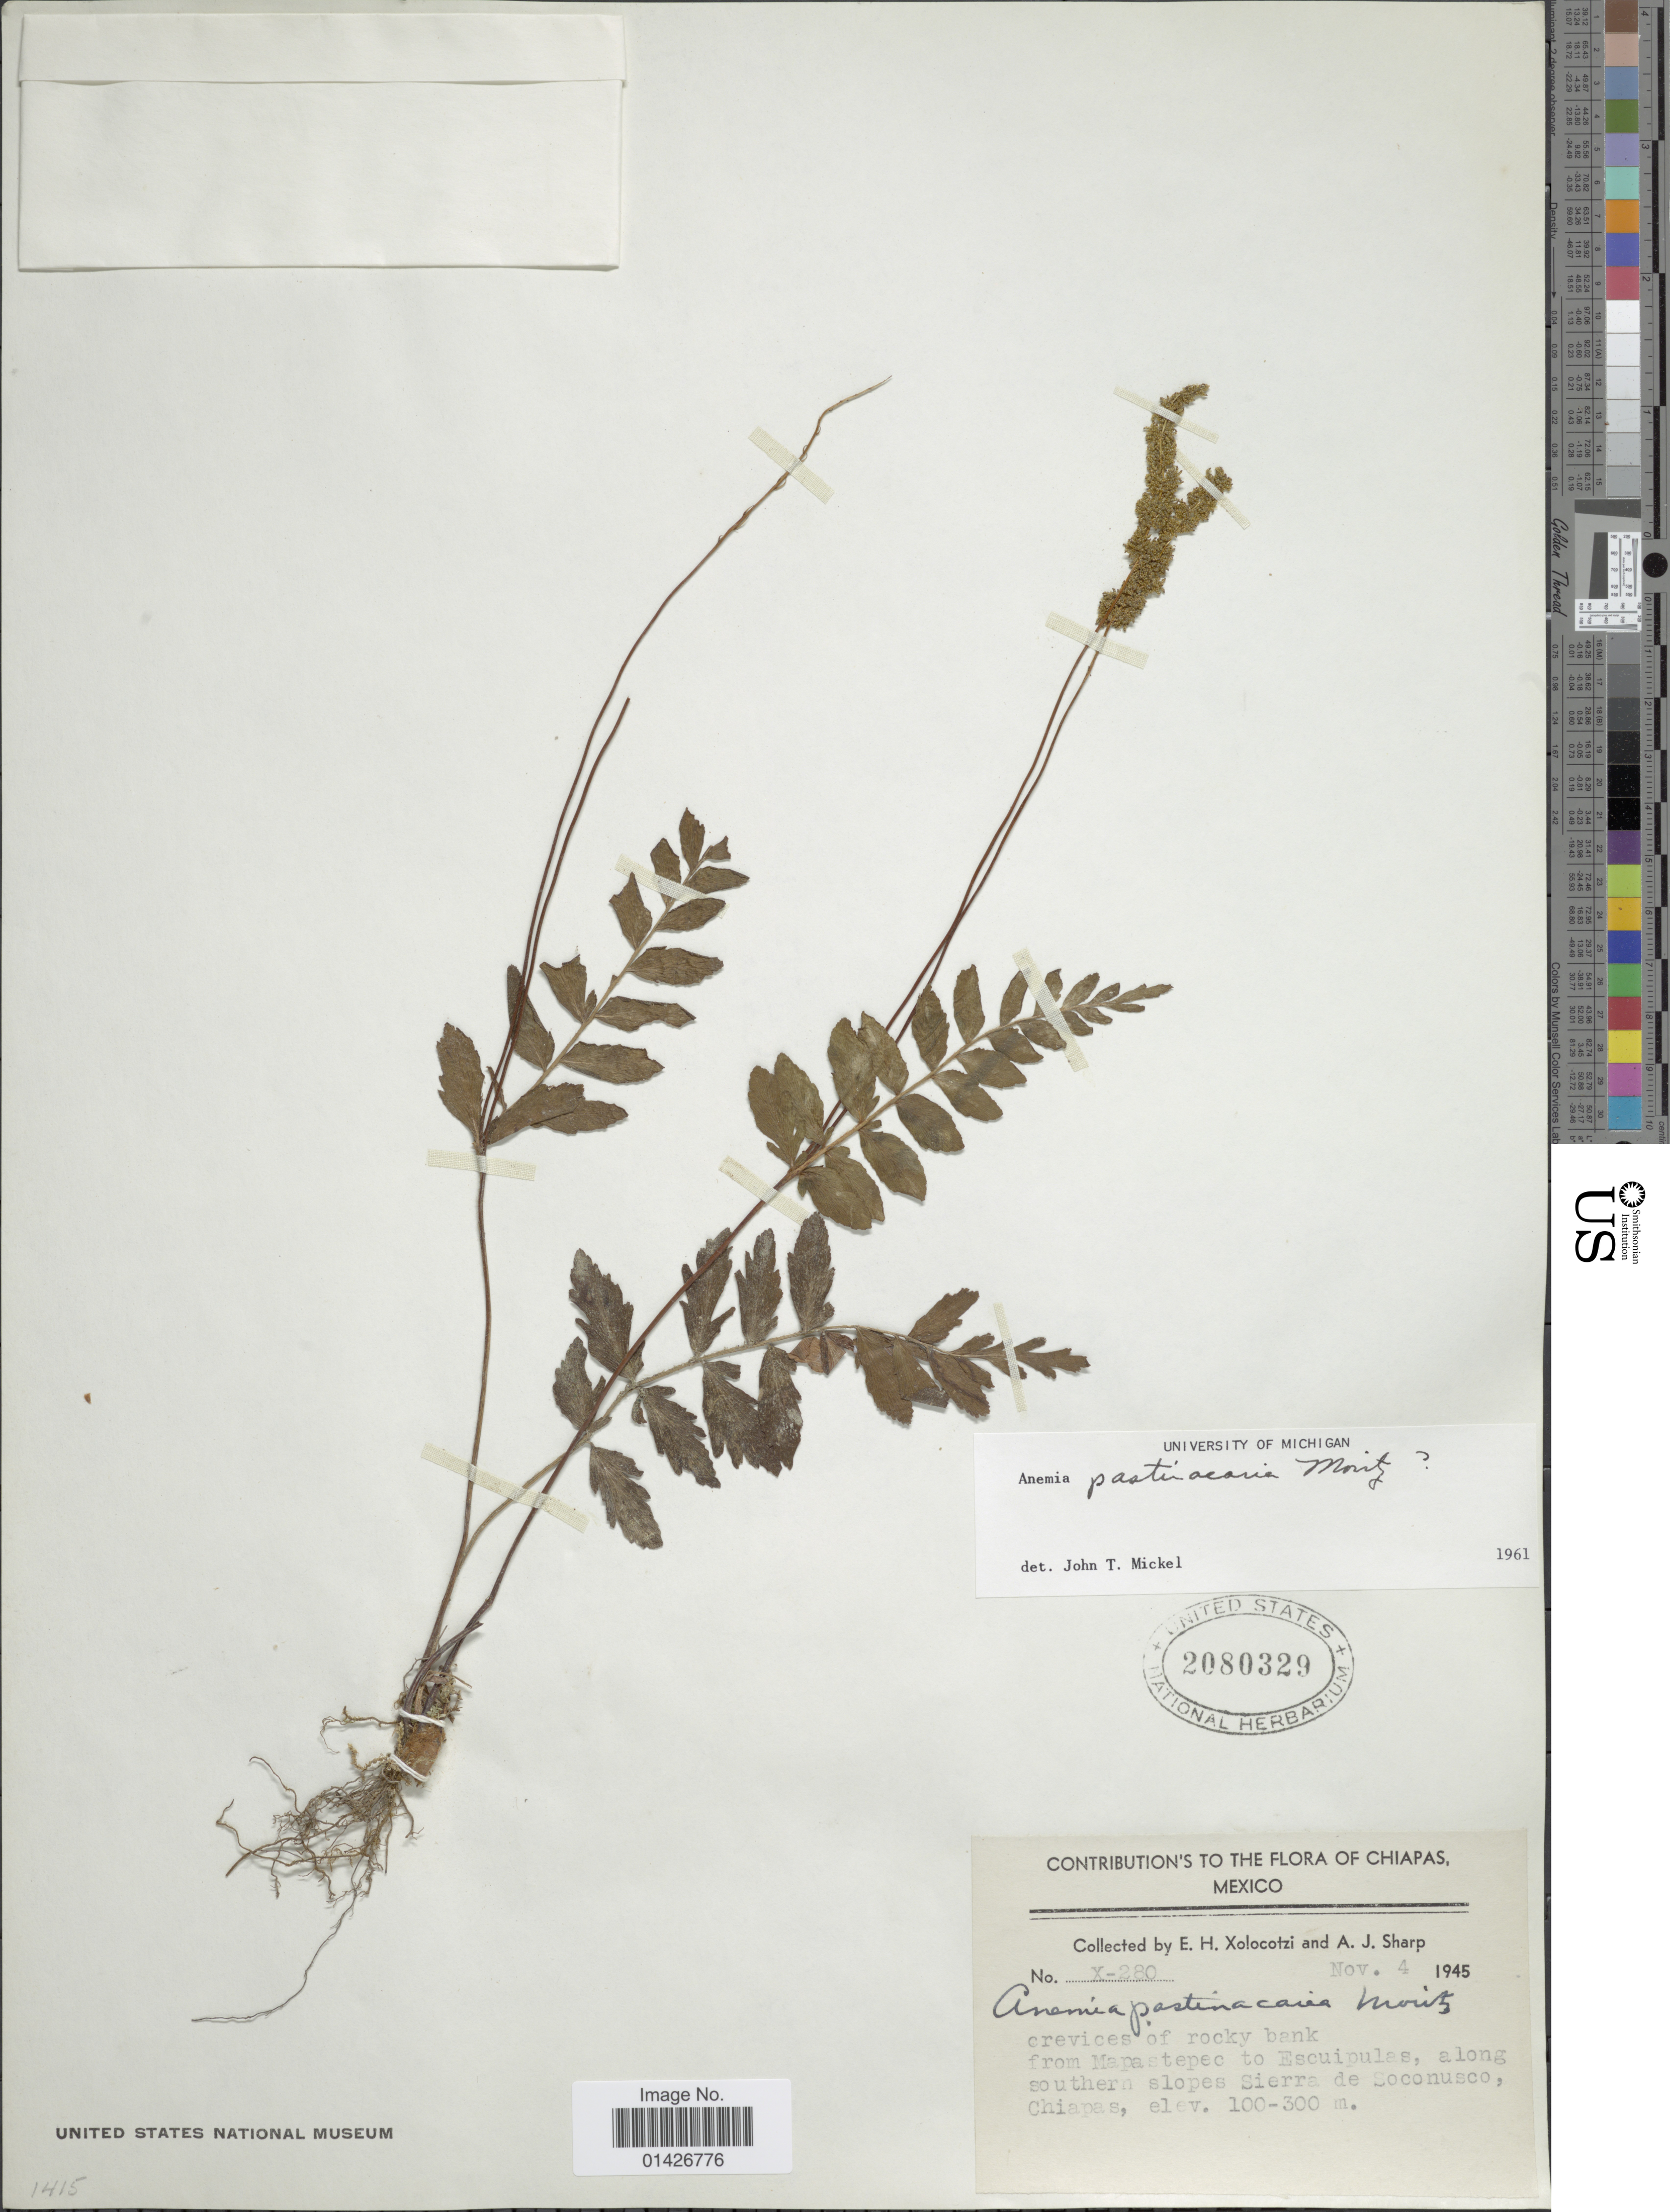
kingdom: Plantae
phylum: Tracheophyta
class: Polypodiopsida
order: Schizaeales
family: Anemiaceae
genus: Anemia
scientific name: Anemia pastinacaria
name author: Moritz ex Prantl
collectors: E. I. Hernández-X. & A. J. Sharp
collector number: X-280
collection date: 1945-11-04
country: Mexico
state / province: Chiapas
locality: From Mapastepec to Escuipulas, along southern slopes Sierra de Soconusco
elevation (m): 100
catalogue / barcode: US 2080329